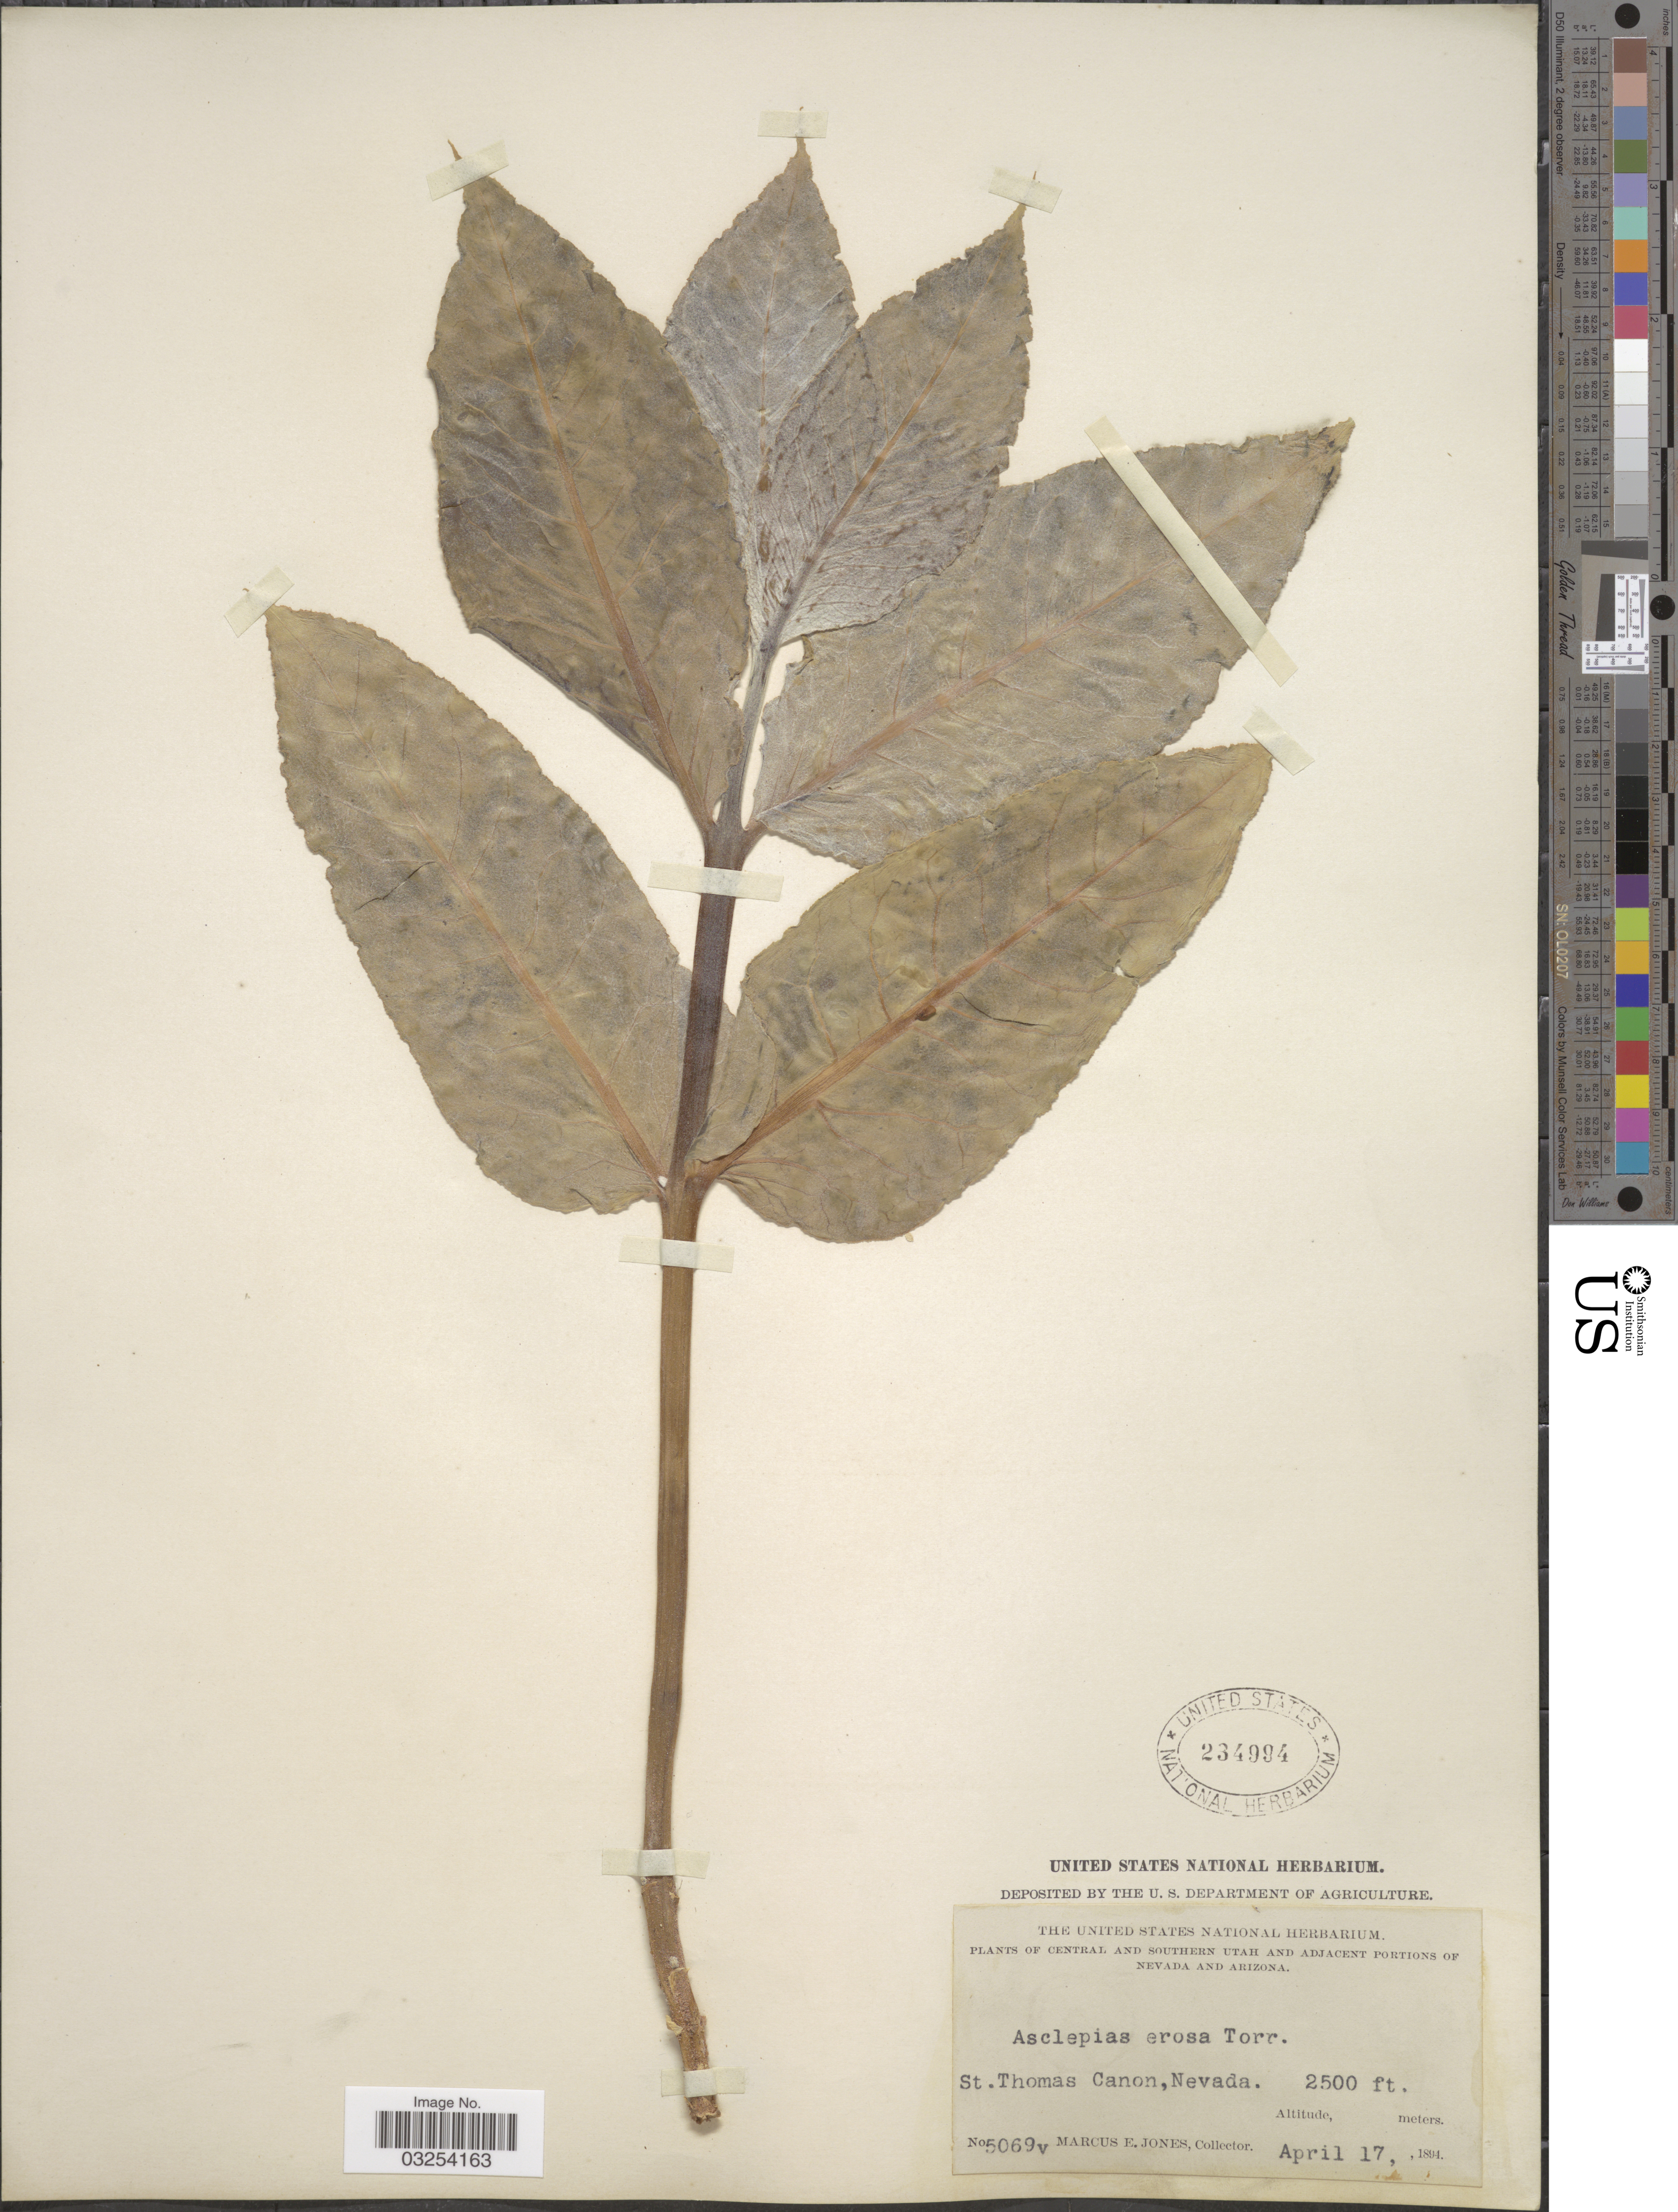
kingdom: Plantae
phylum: Tracheophyta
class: Magnoliopsida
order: Gentianales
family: Apocynaceae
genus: Asclepias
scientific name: Asclepias erosa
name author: Torr.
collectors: M. E. Jones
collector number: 5069v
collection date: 1894-04-17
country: United States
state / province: Nevada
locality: St. Thomas Canon.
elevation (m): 762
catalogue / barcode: US 234994